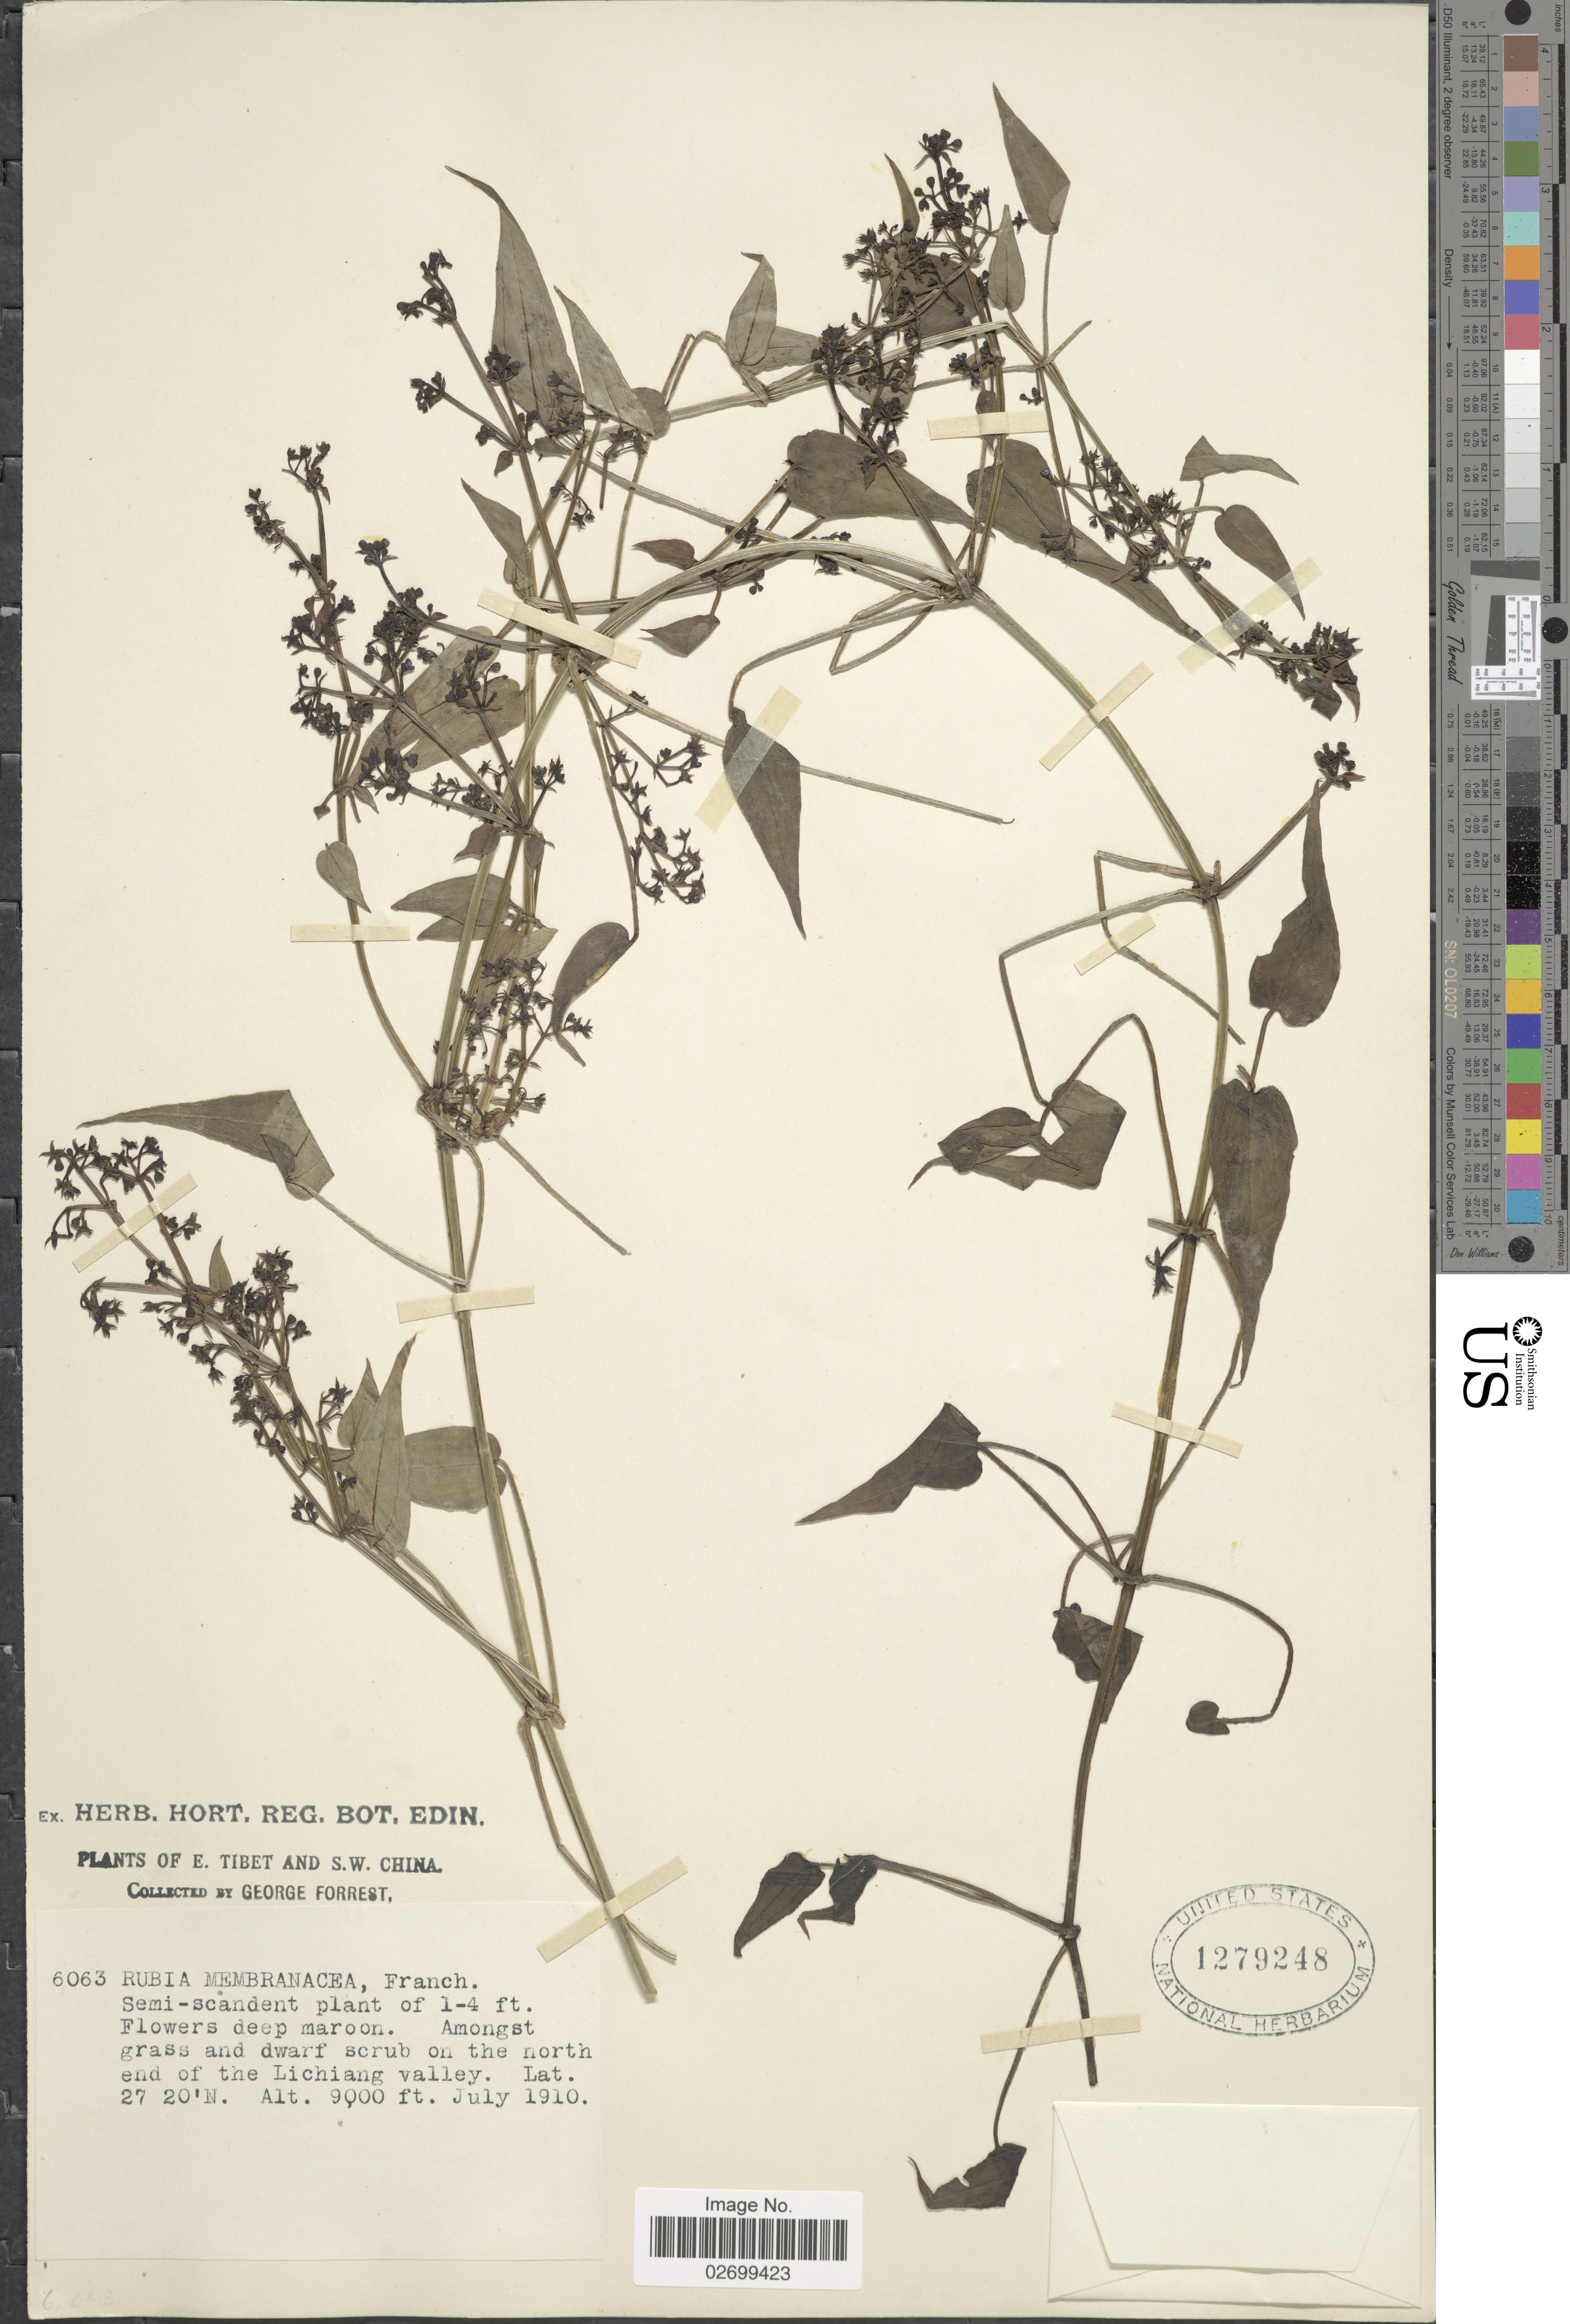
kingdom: Plantae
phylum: Tracheophyta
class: Magnoliopsida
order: Gentianales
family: Rubiaceae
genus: Rubia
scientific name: Rubia membranacea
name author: (Franch. ex Diels) Diels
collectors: G. Forrest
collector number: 6063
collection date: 1910-07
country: China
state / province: Xizang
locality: E. Tibet and S.W. China, amongst grass and dwarf srub on the north end of the Lichiang Valley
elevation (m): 2743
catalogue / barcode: US 1279248